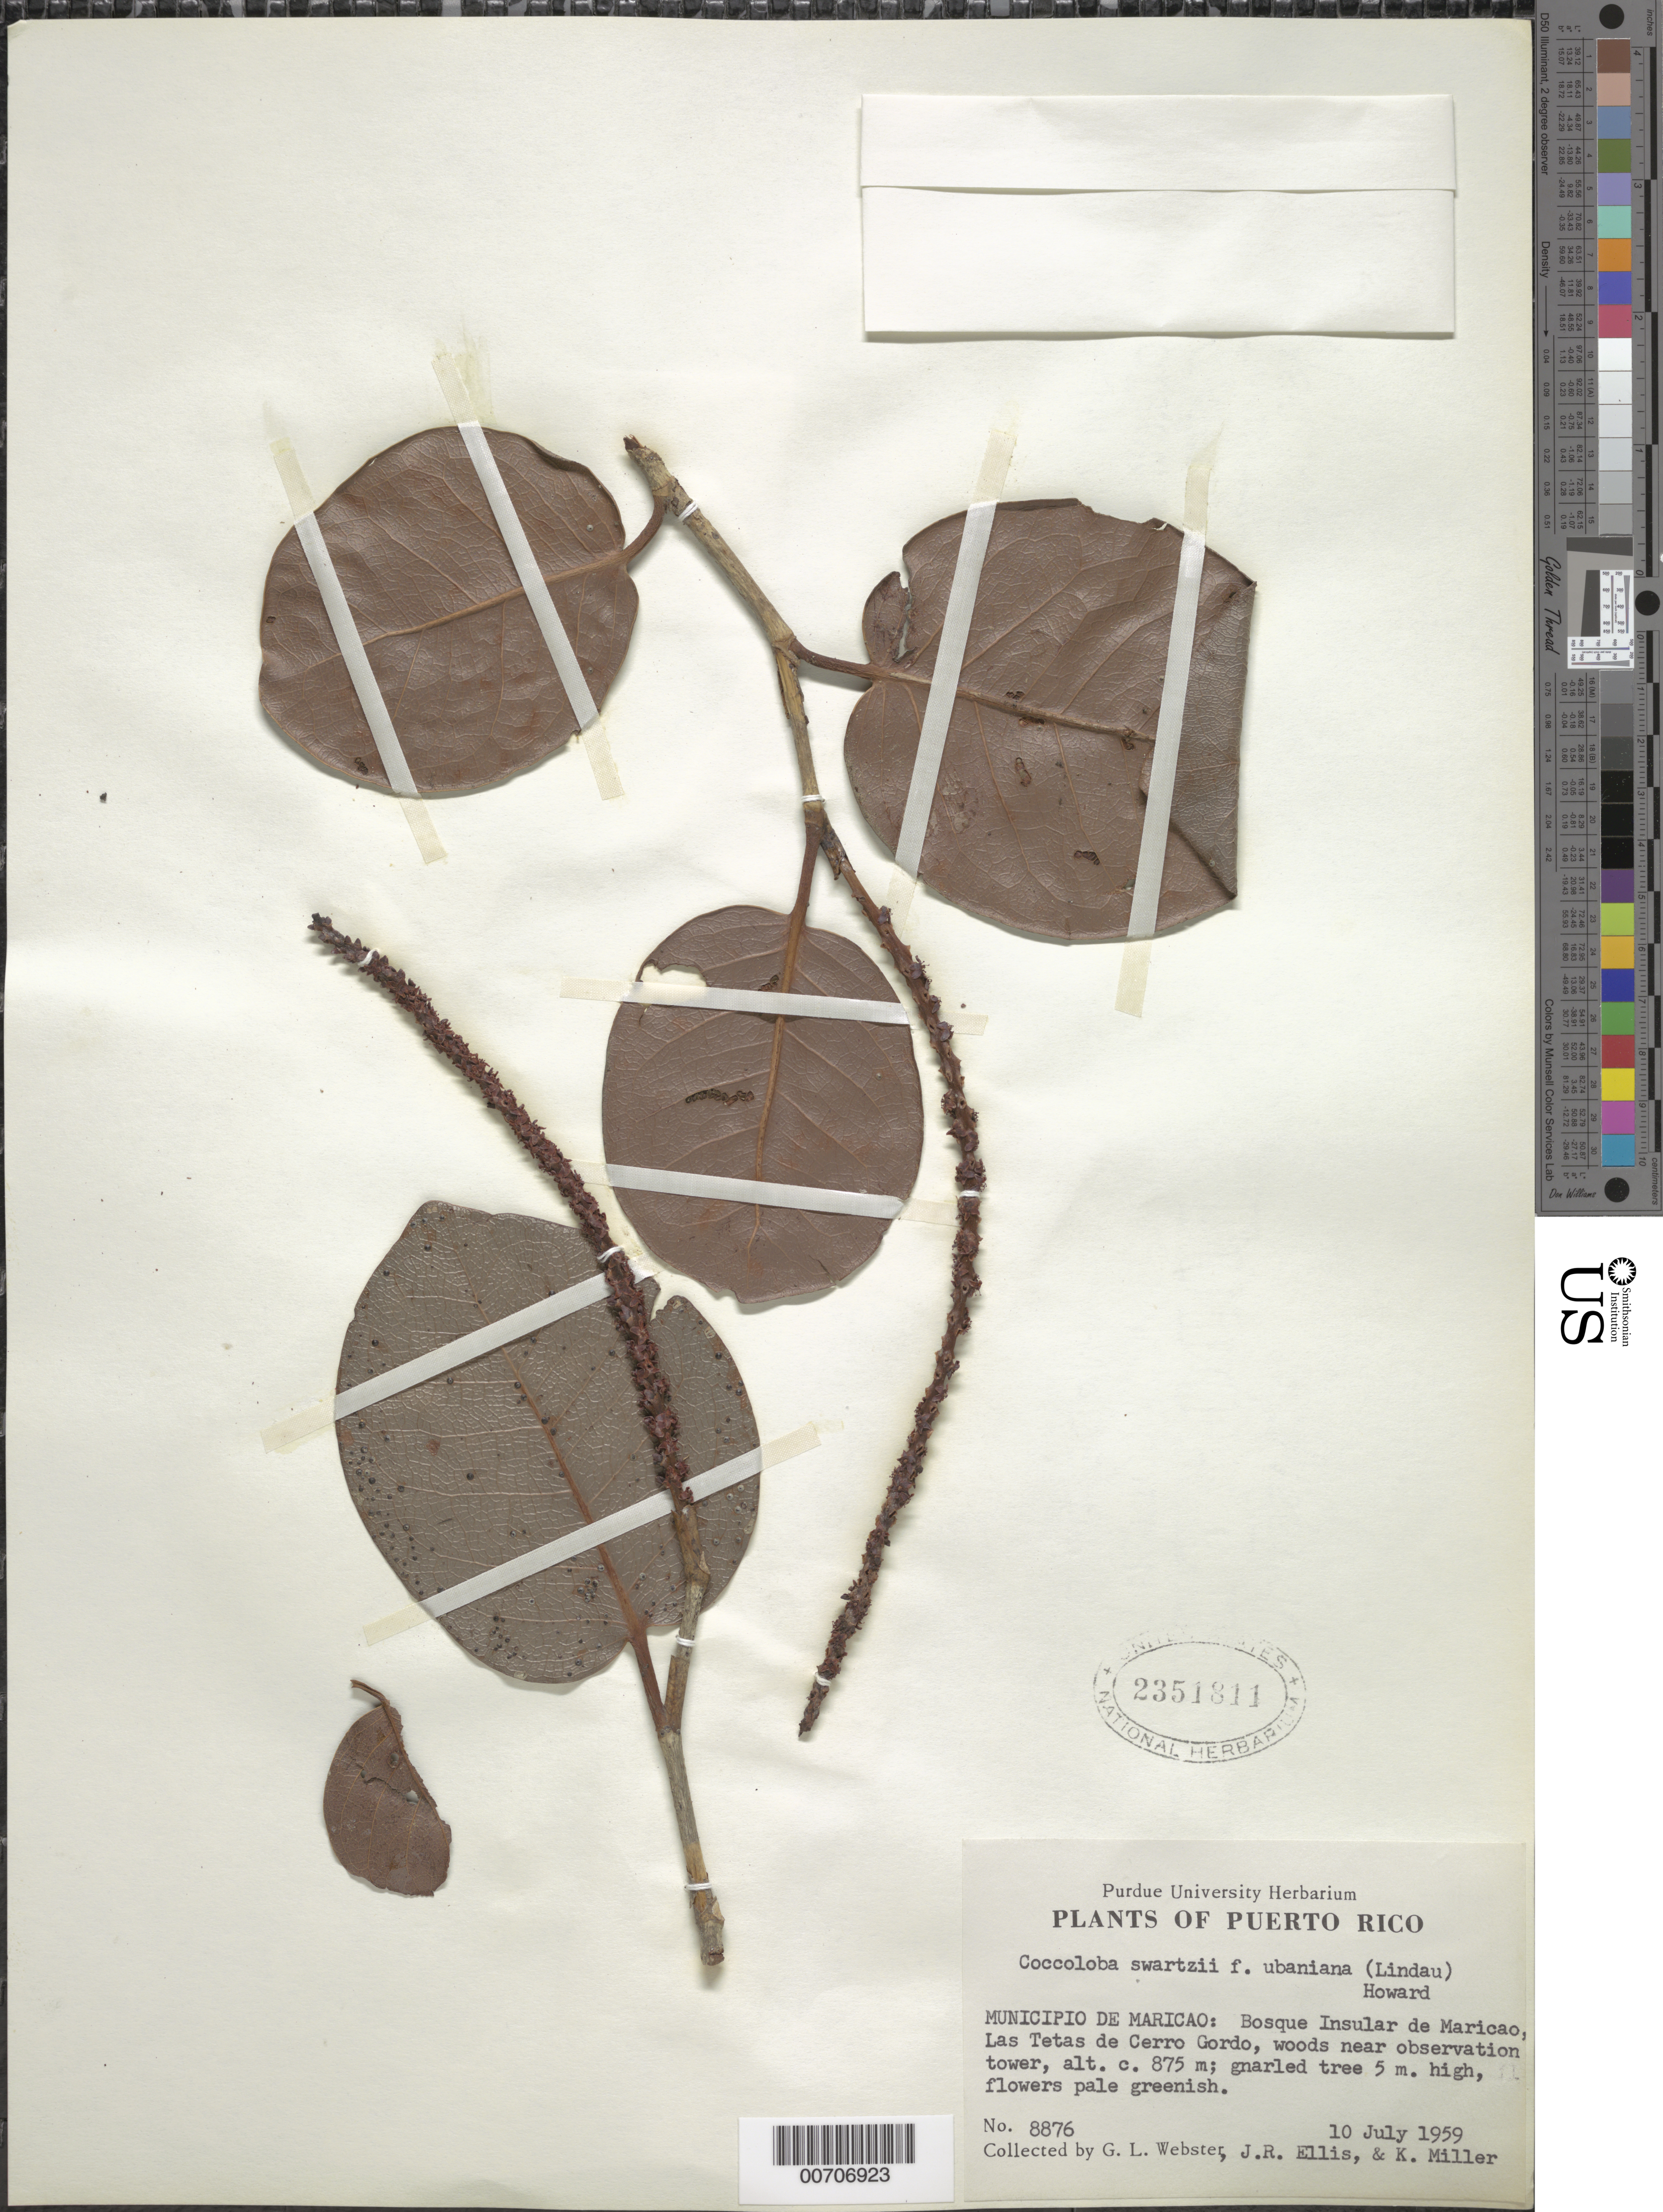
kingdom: Plantae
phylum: Tracheophyta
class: Magnoliopsida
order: Caryophyllales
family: Polygonaceae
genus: Coccoloba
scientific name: Coccoloba swartzii f. urbaniana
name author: (Linden) R.A. Howard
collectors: G. L. Webster, J. R. Ellis & K. I. Miller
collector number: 8876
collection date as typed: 10 Jul 1959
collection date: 1959-07-10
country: Puerto Rico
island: Greater Antilles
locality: Municipio de Maricao: Bosque Insular de Maricao, Las Tetas de Cerro Gordo, woods near observation tower.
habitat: Woods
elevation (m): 875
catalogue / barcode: US 2351811